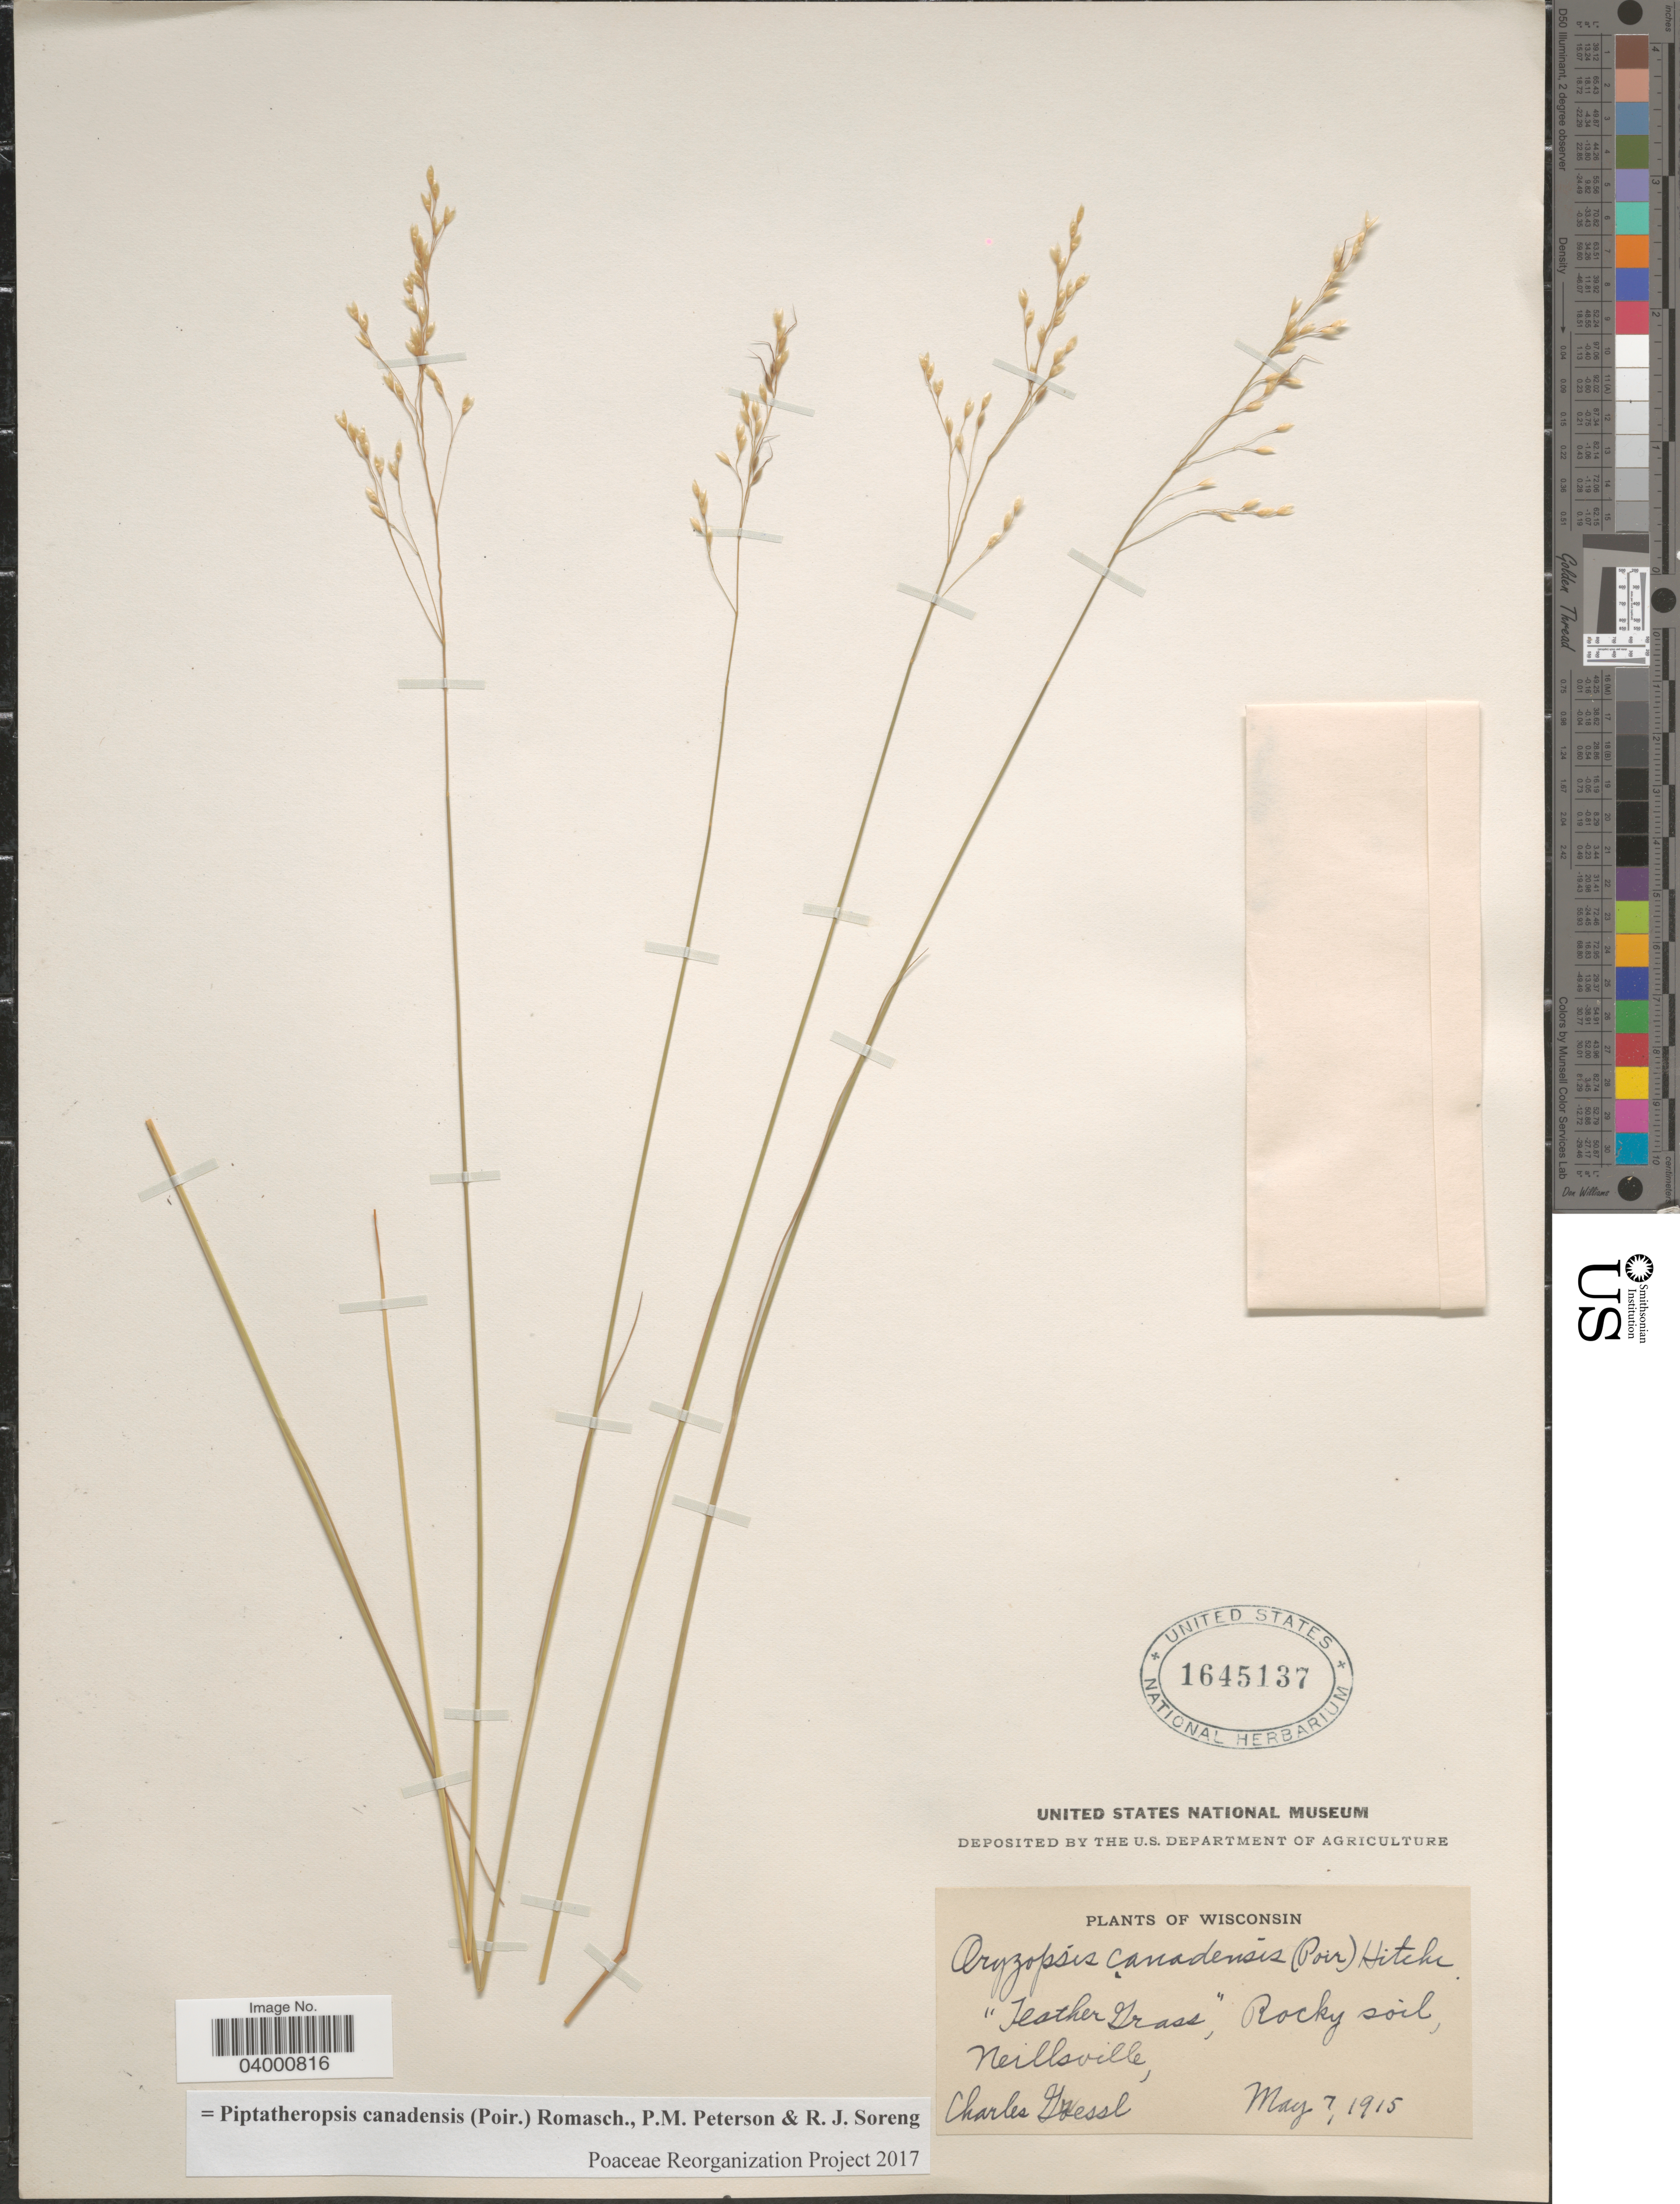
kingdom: Plantae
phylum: Tracheophyta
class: Liliopsida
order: Poales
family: Poaceae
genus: Piptatheropsis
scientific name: Piptatheropsis canadensis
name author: (Poir.) Romasch. et al.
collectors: C. Goessl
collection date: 1915-05-07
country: United States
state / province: Wisconsin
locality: Rocky soil, Neillsville.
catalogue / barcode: US 1645137